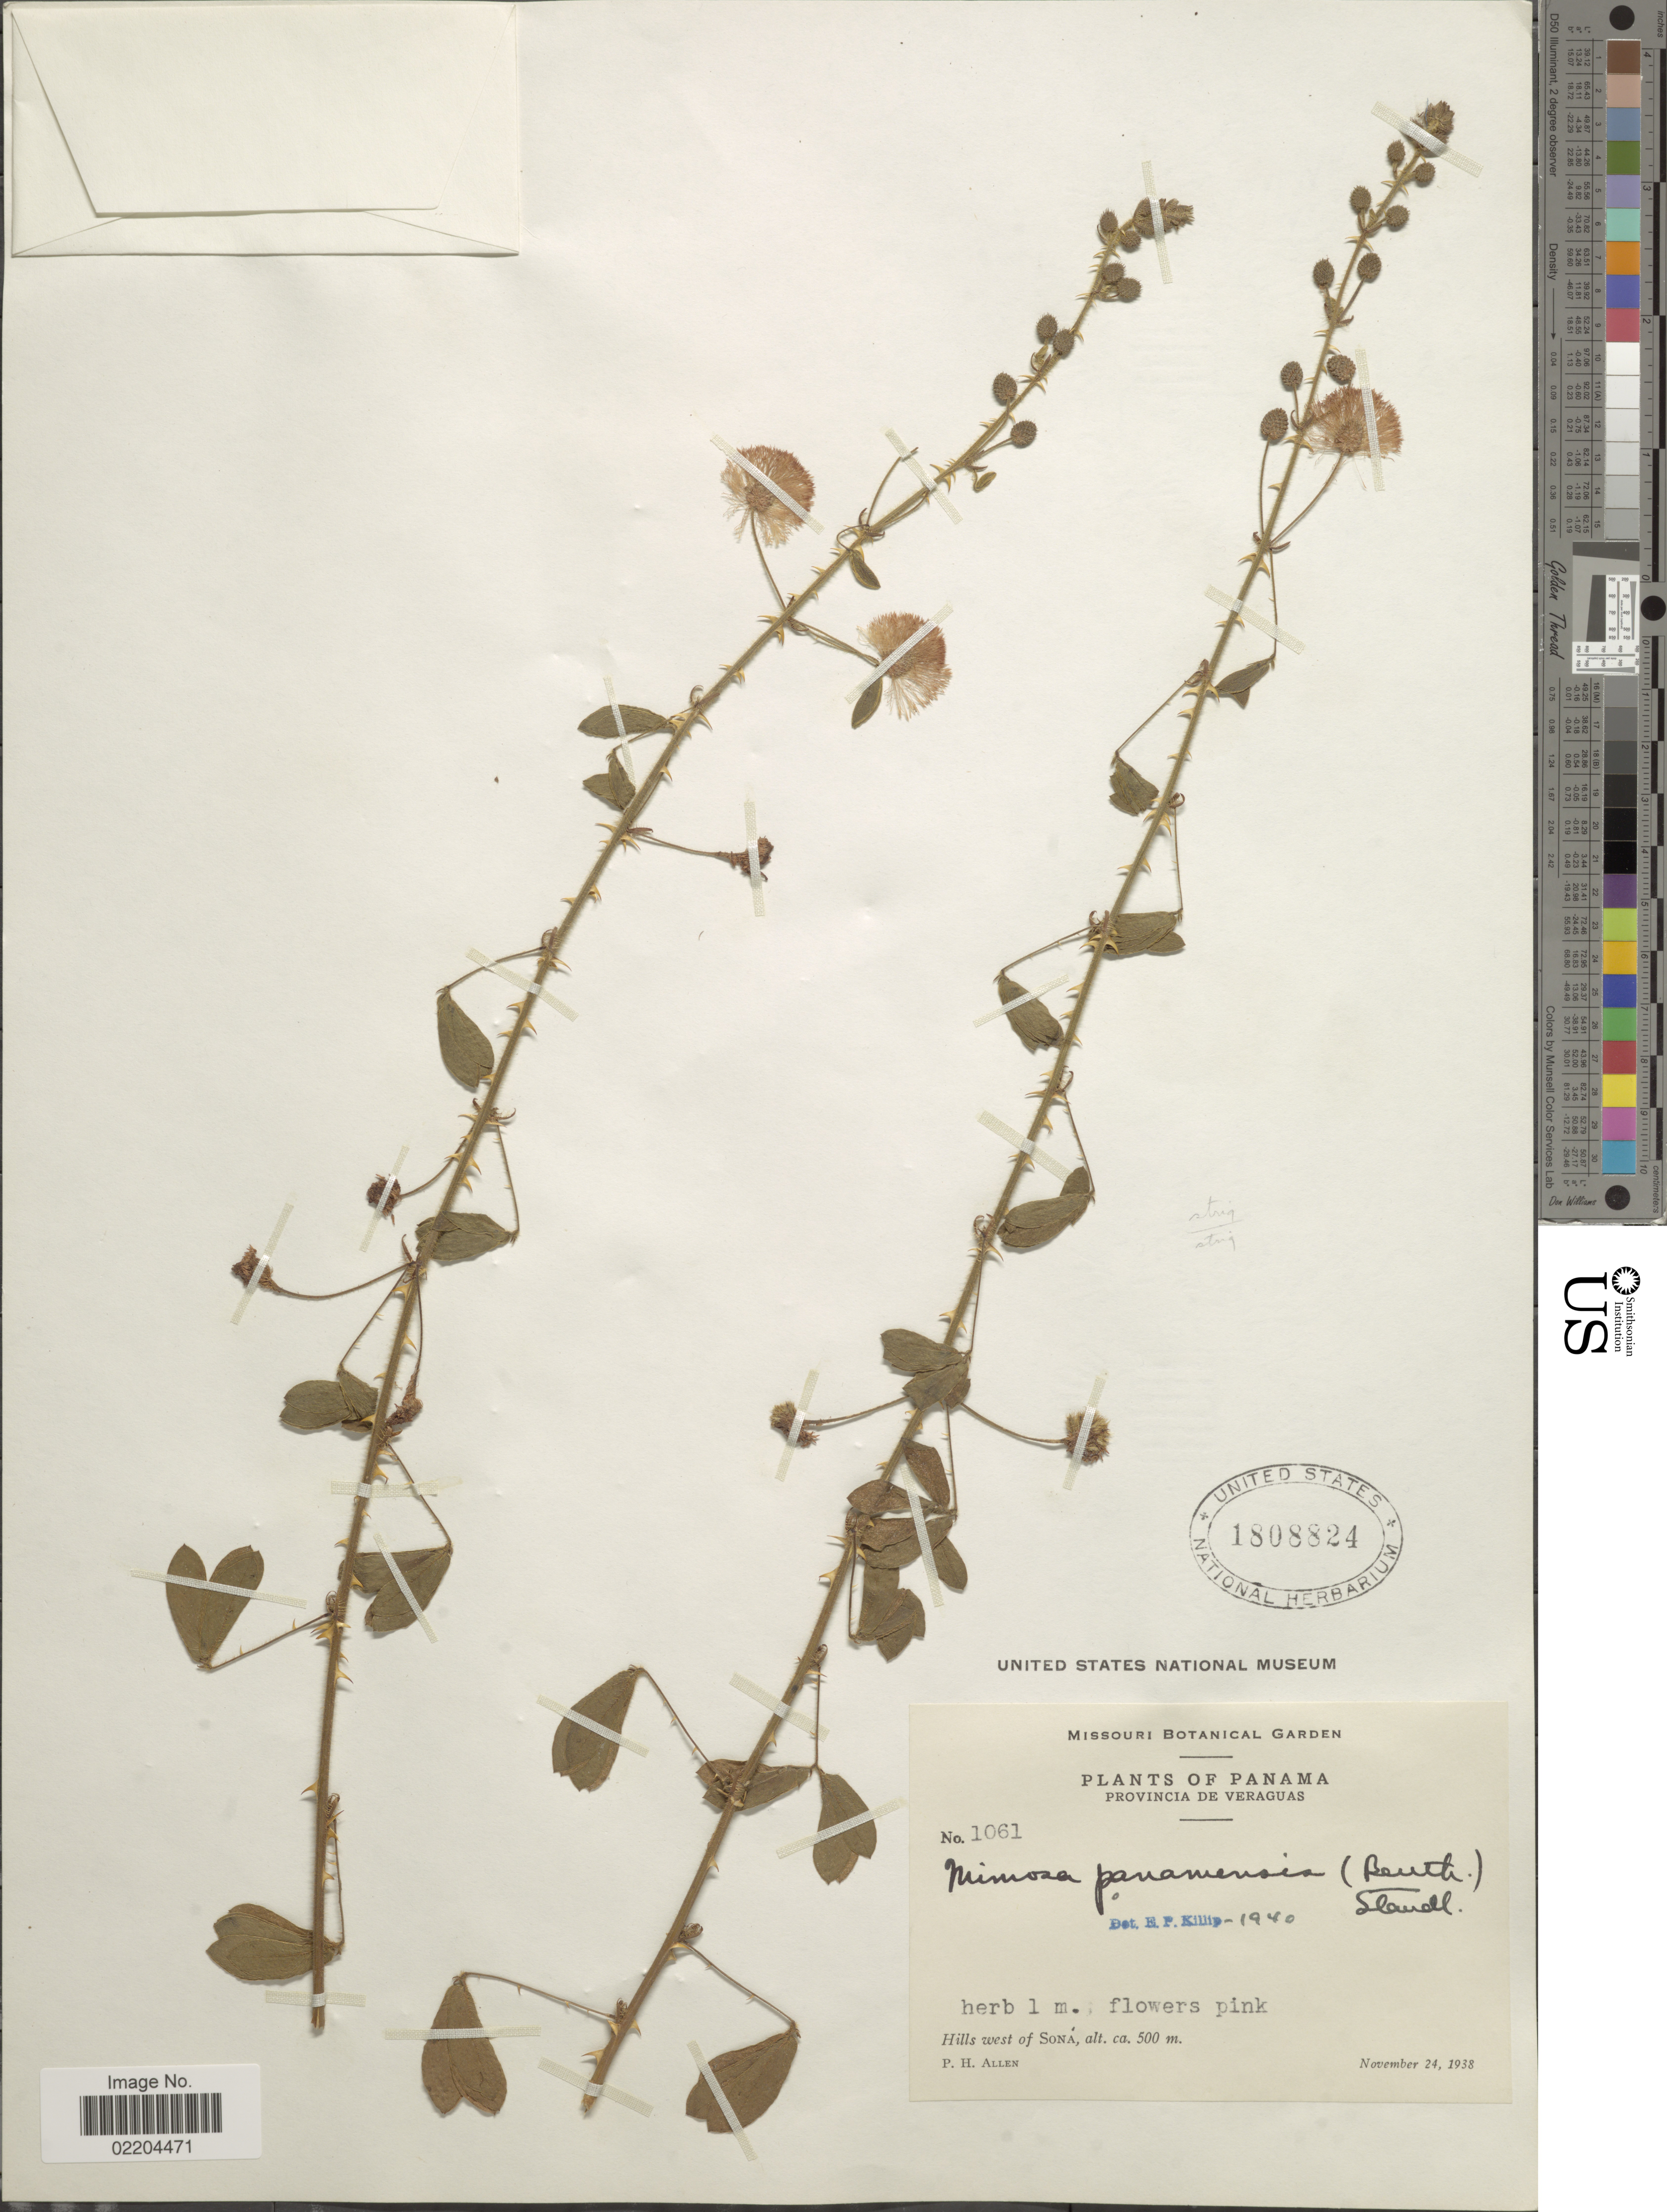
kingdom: Plantae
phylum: Tracheophyta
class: Magnoliopsida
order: Fabales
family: Fabaceae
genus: Mimosa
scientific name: Mimosa panamensis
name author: (Benth.) Standl.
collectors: P. H. Allen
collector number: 1061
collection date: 1938-11-24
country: Panama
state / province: Veraguas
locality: Provincia de Veraguas. Hills west of Sona.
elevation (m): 500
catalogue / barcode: US 1808824